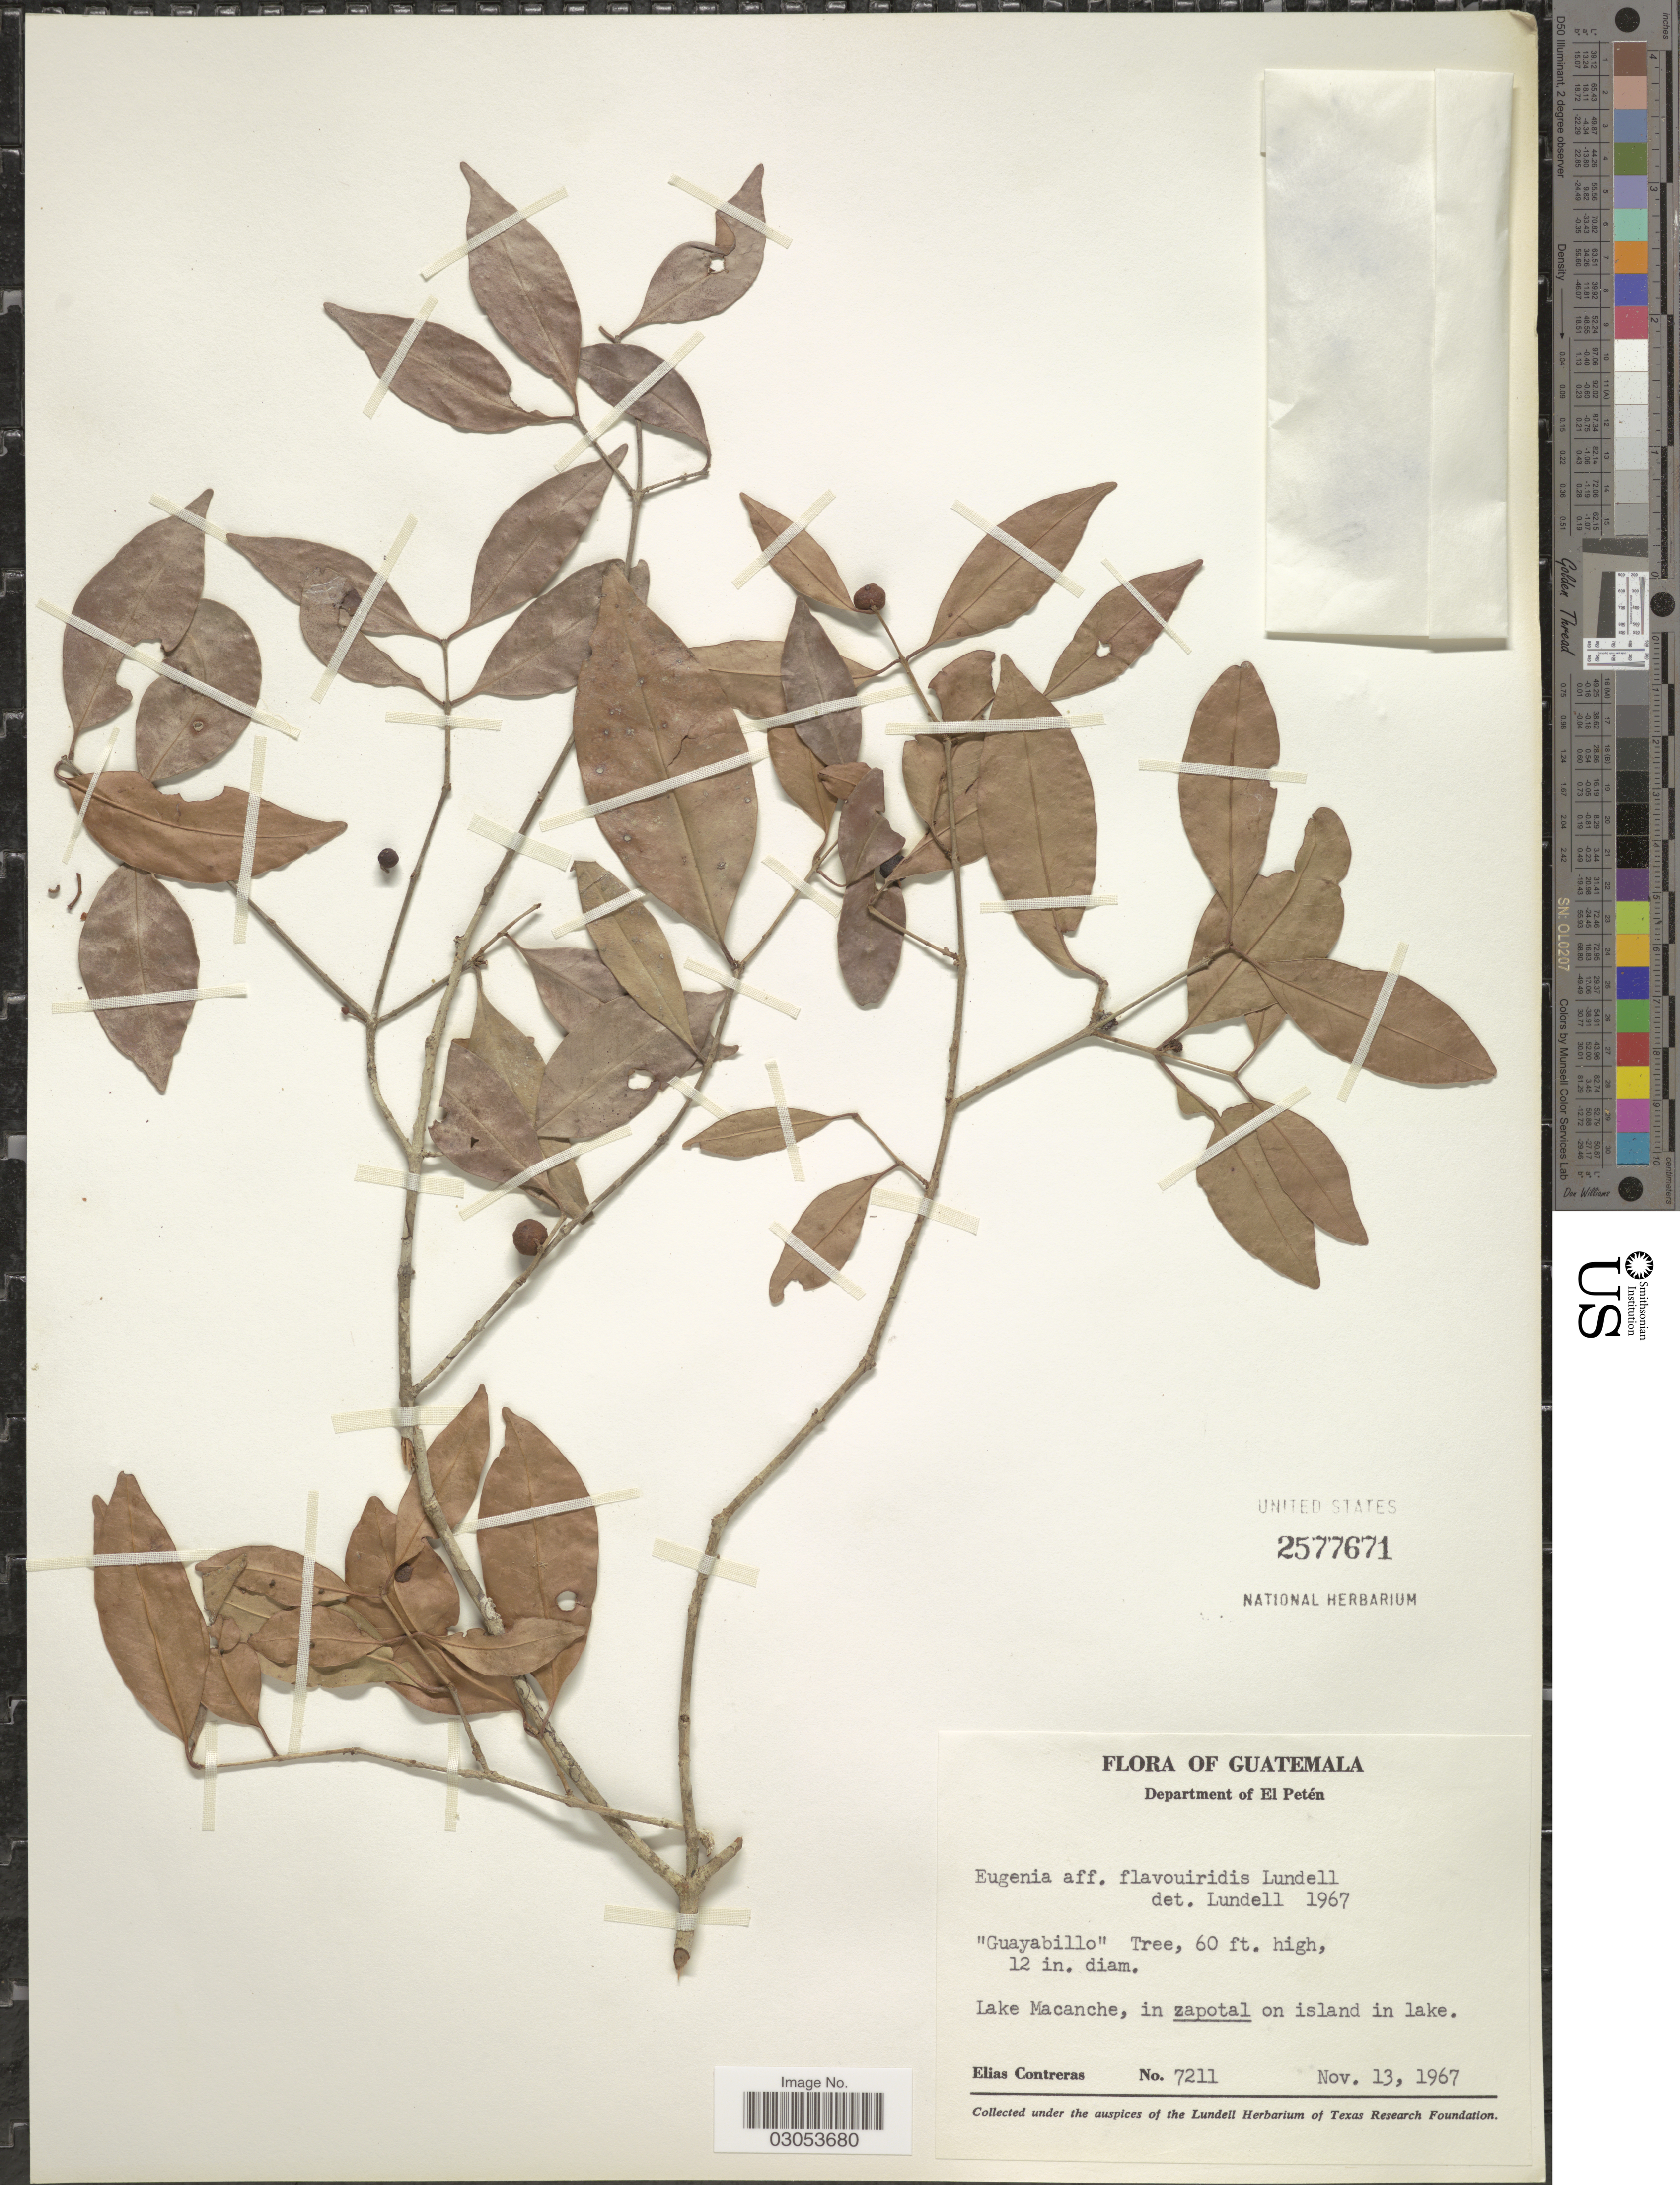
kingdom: Plantae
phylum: Tracheophyta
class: Magnoliopsida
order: Myrtales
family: Myrtaceae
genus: Eugenia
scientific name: Eugenia flavoviridis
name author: Lundell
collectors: E. Contreras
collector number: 7211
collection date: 1967-11-13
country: Guatemala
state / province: El Petén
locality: Department of El Petén. Lake Macanche, in zapotal on island in lake.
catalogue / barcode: US 2577671